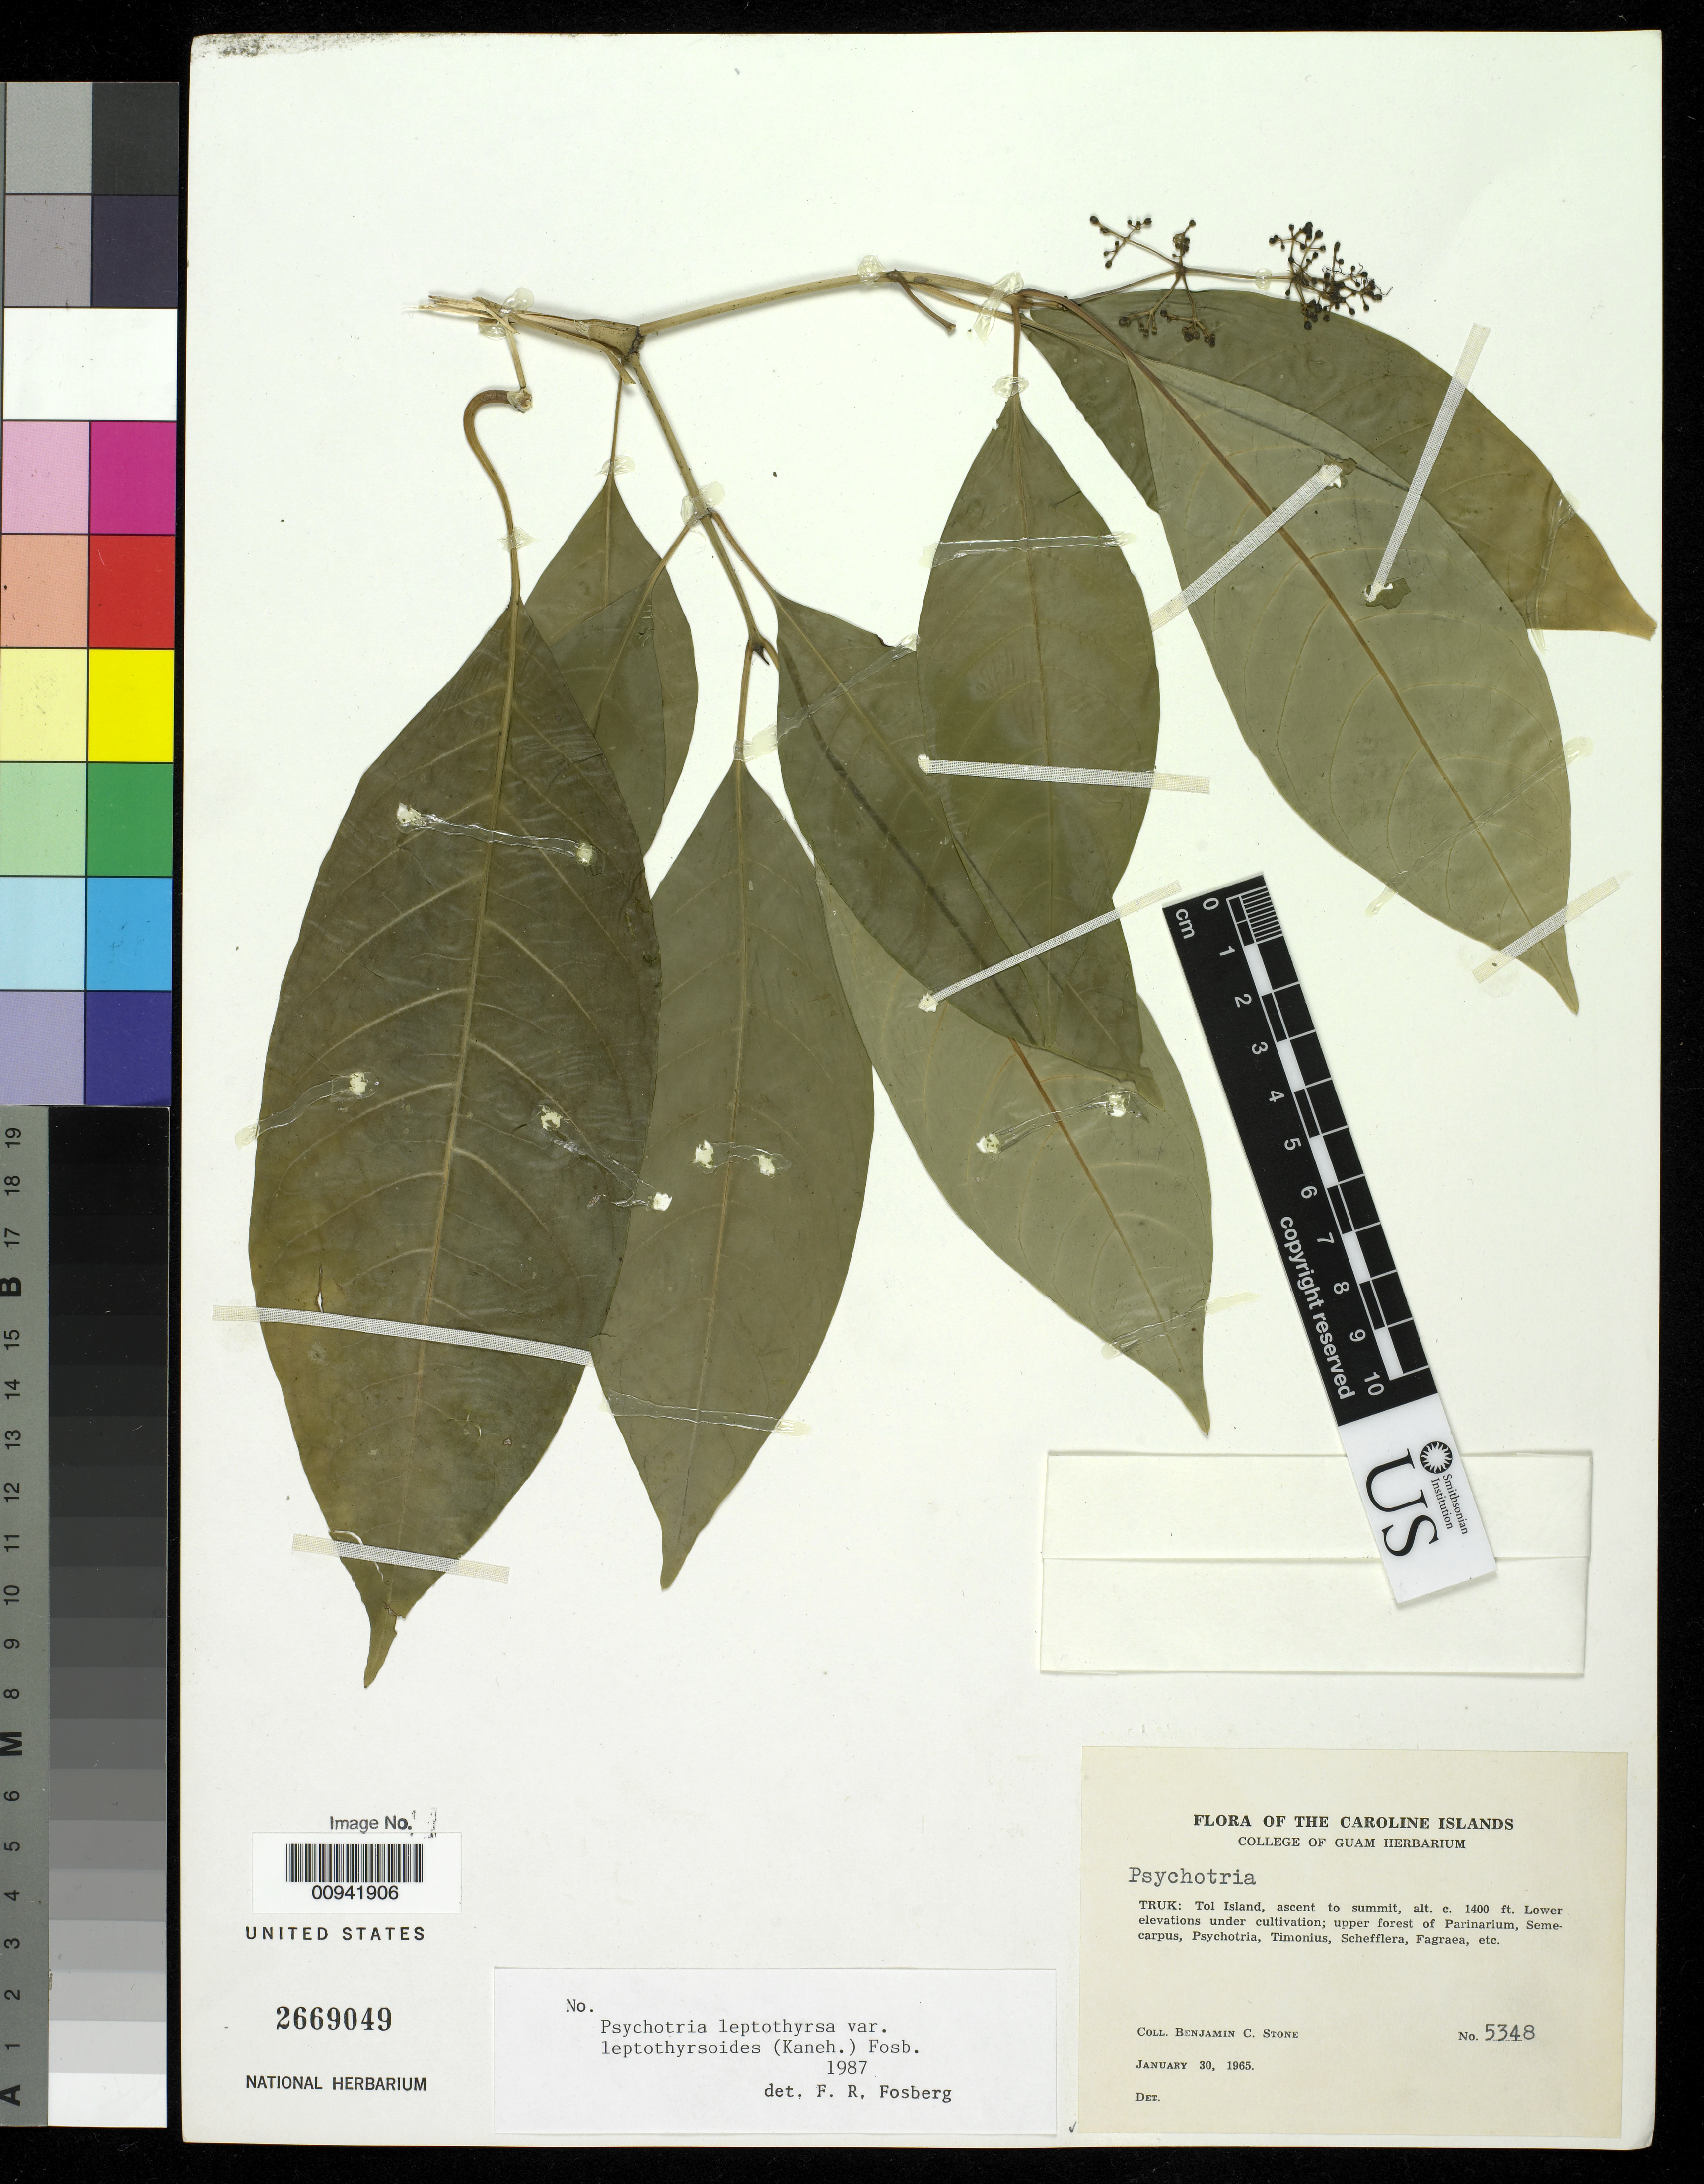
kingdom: Plantae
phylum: Tracheophyta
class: Magnoliopsida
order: Gentianales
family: Rubiaceae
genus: Psychotria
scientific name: Psychotria leptothyrsa var. leptothyrsoides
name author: (Kaneh.) Barrabé et al.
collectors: B. C. Stone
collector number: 5348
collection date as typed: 30 Jan 1965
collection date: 1965-01-30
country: Micronesia, Federated States of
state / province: Truk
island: Tol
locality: Tol Island, ascent to summit, under cultivation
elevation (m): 427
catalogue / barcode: US 2669049